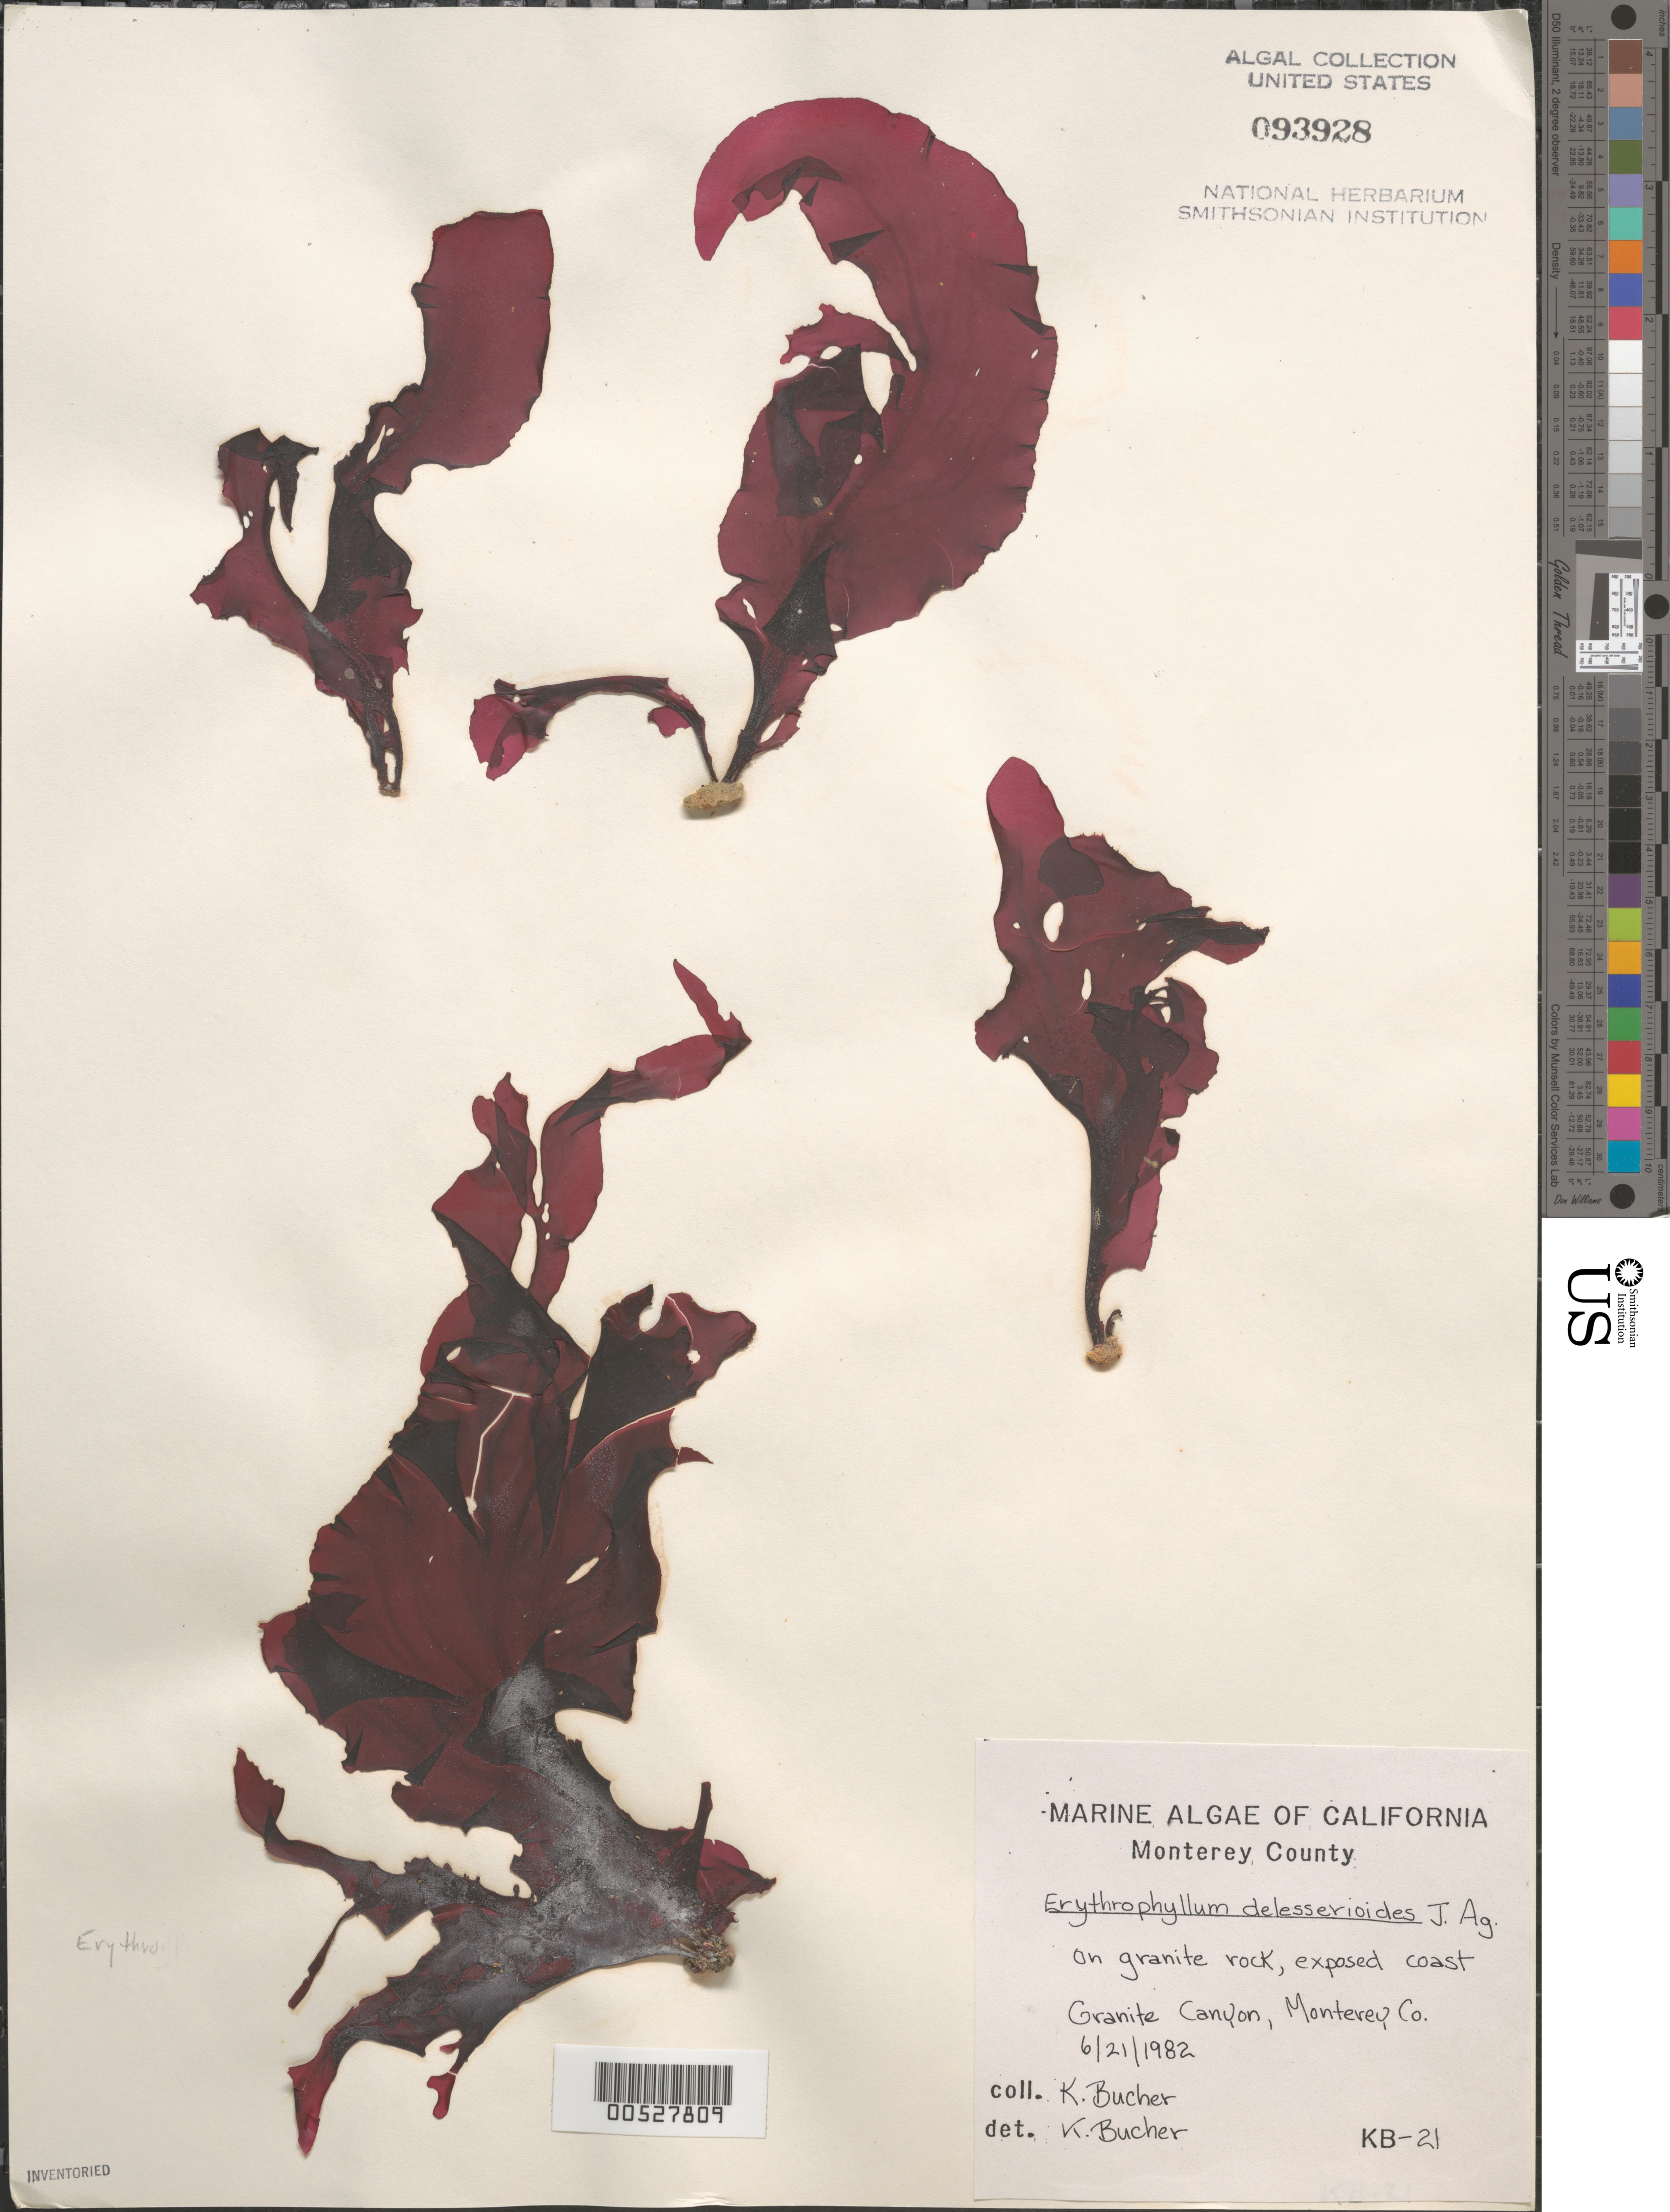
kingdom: Plantae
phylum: Rhodophyta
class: Florideophyceae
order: Gigartinales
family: Kallymeniaceae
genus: Erythrophyllum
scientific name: Erythrophyllum delesserioides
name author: J. Agardh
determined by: Bucher, Katina E.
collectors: K. E. Bucher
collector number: KB-21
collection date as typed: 21 Jun 1982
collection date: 1982-06-21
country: United States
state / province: California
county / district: Monterey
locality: Granite Canyon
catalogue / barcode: US 93928